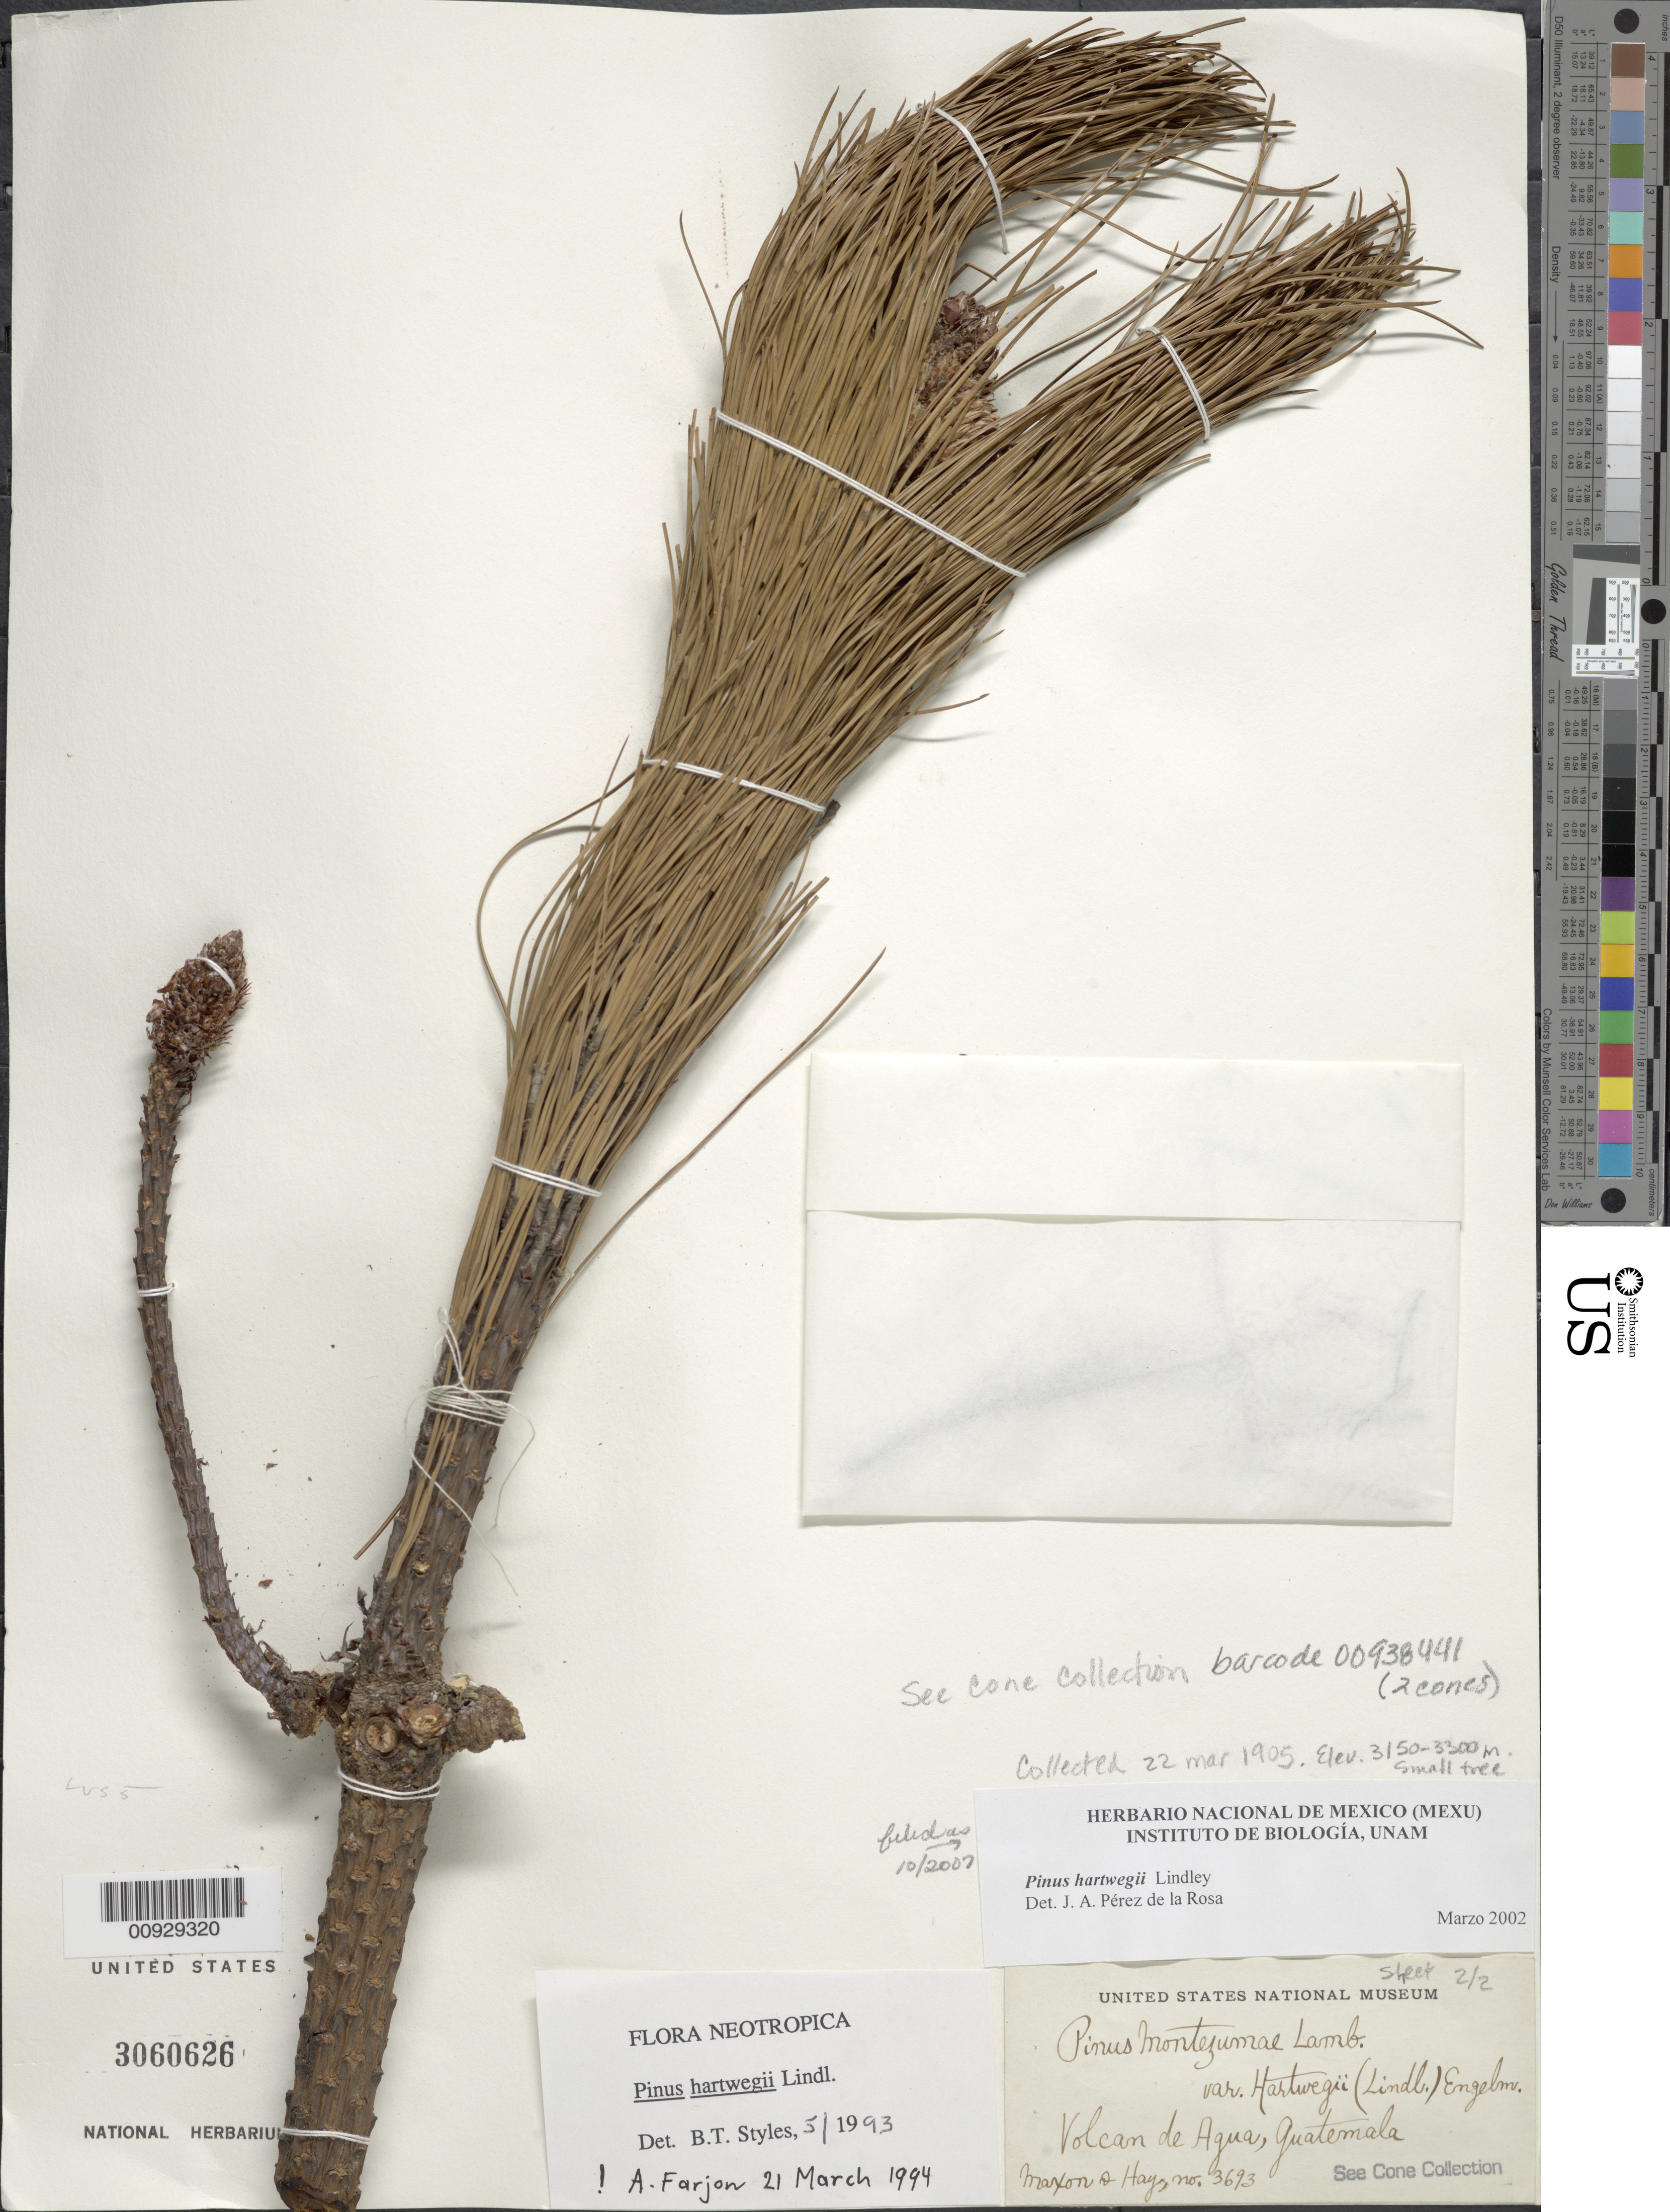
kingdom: Plantae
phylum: Tracheophyta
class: Pinopsida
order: Pinales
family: Pinaceae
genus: Pinus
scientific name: Pinus hartwegii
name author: Lindl.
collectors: W. R. Maxon & R. Hay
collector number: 3693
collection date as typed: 22 Mar 1905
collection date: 1905-03-22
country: Guatemala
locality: Volcán de Agua.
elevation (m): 3300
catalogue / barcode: US 3060626